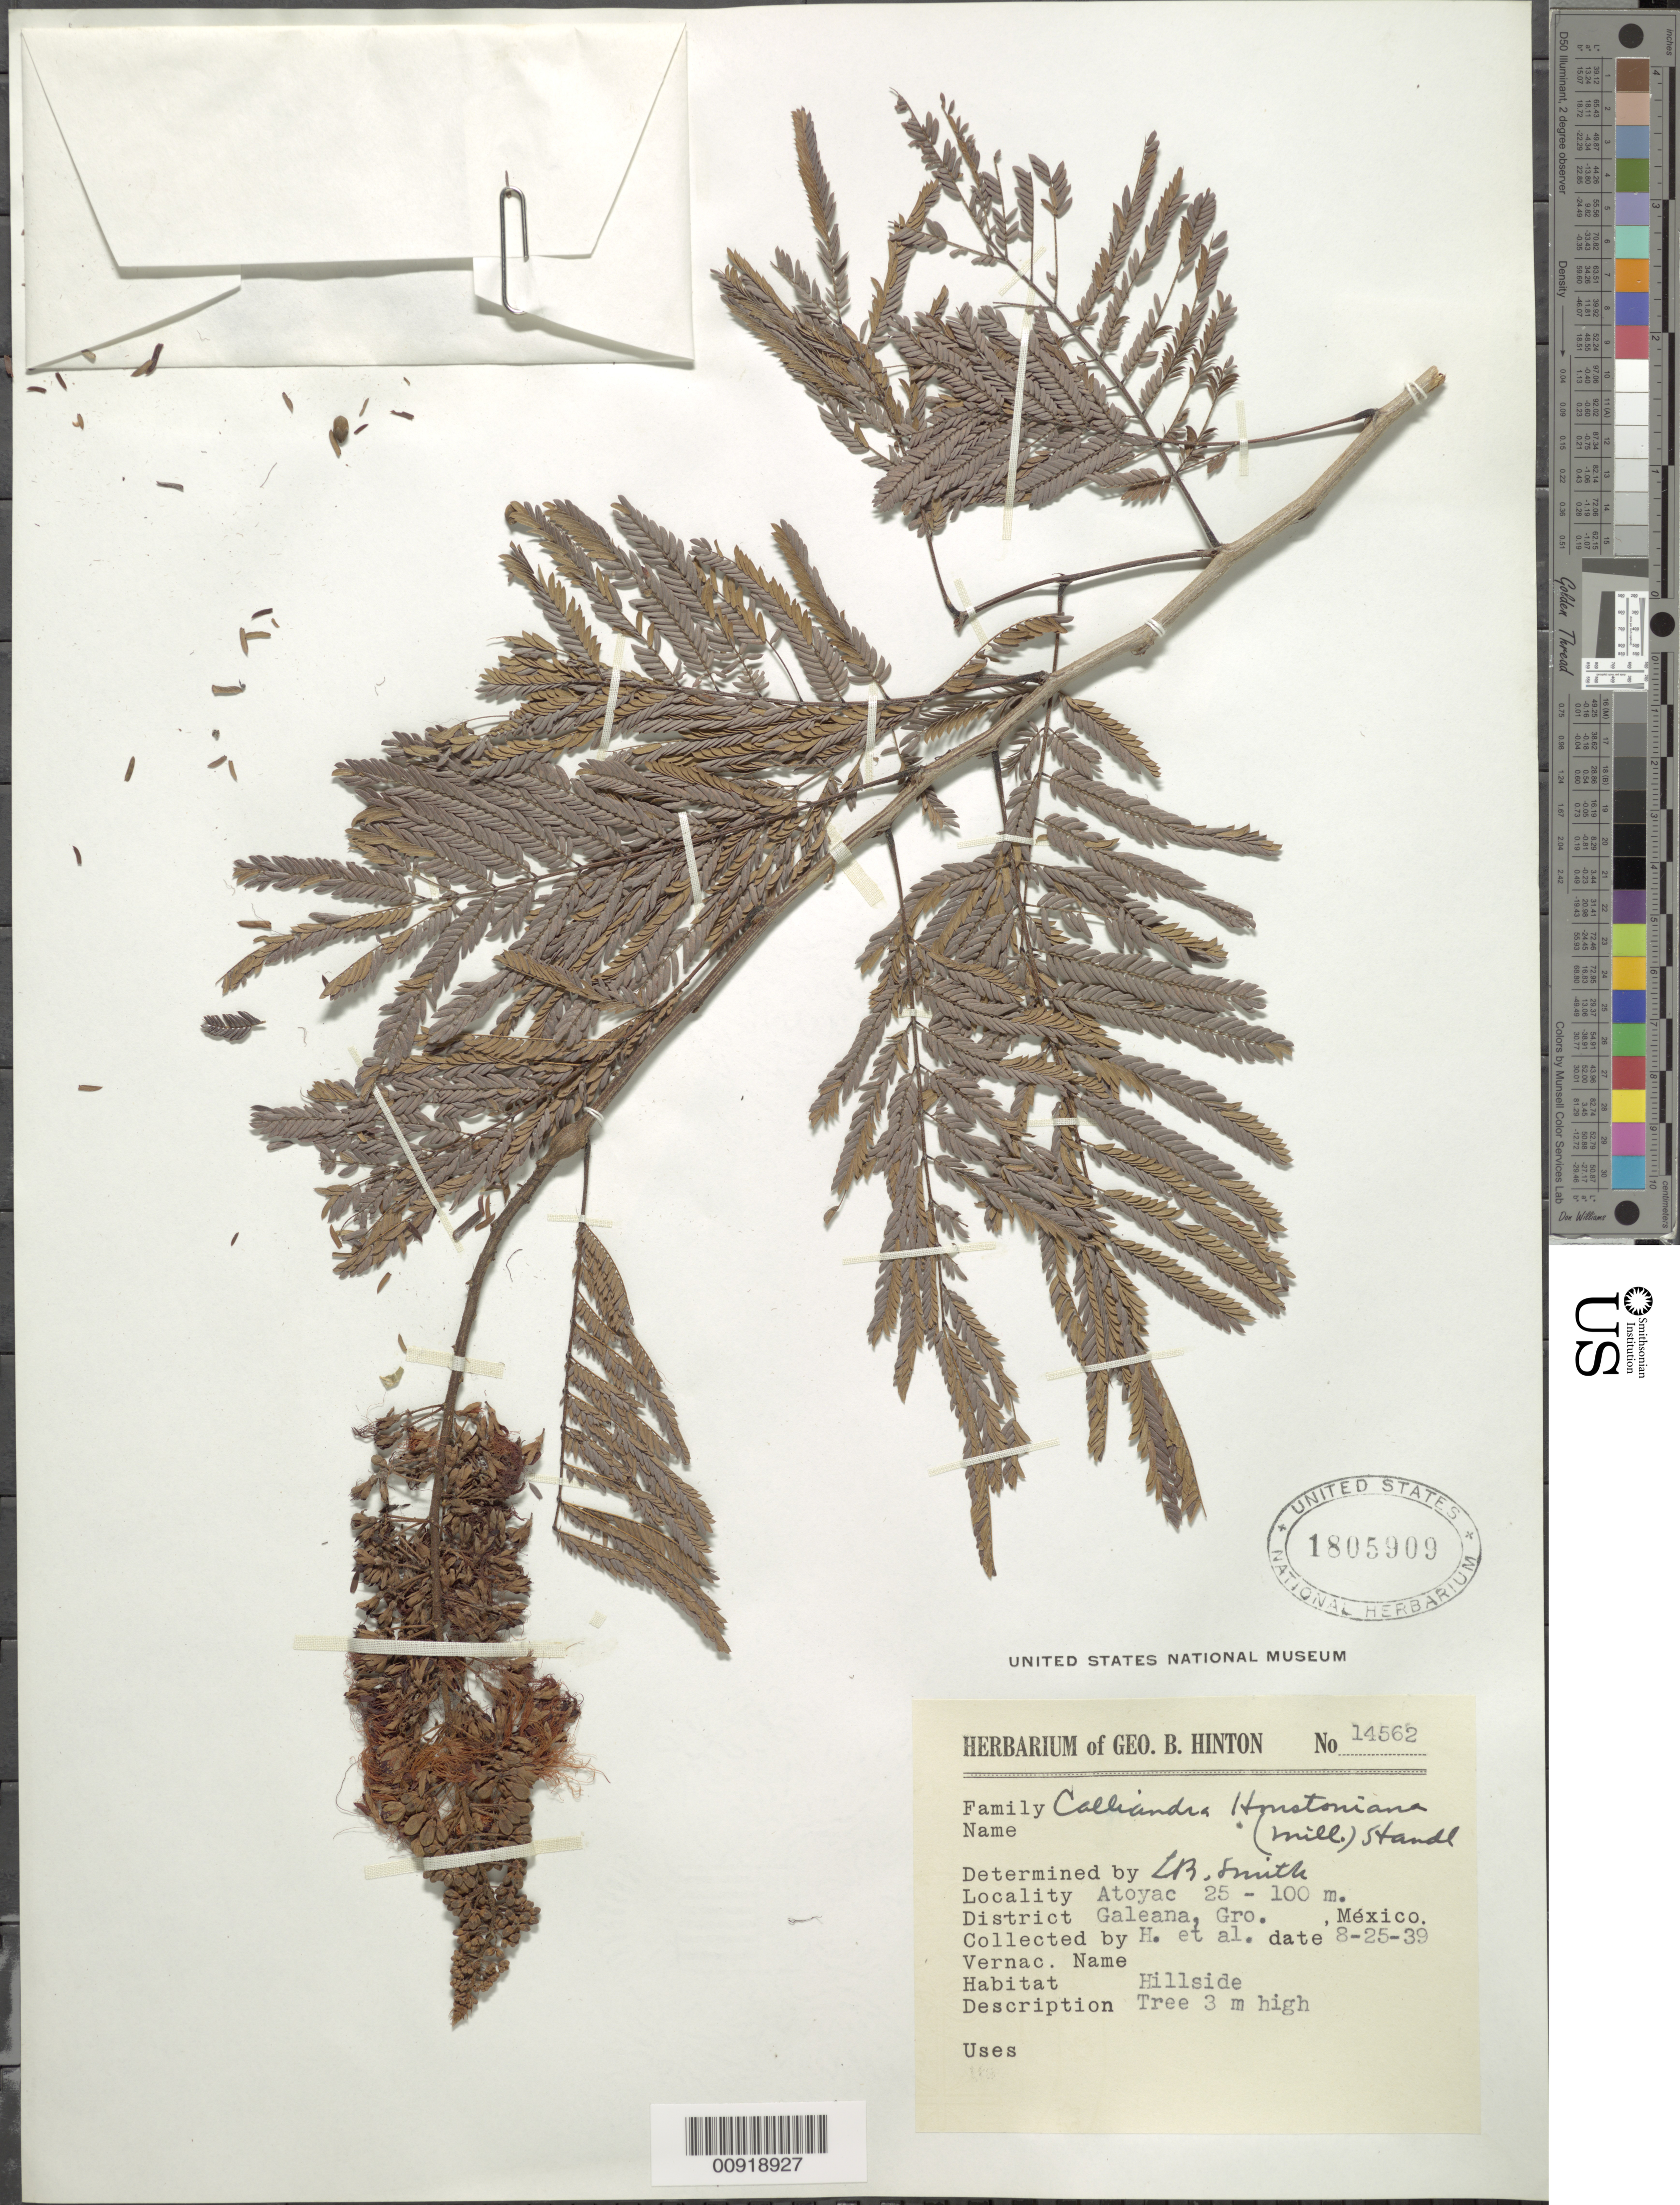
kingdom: Plantae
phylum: Tracheophyta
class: Magnoliopsida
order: Fabales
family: Fabaceae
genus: Calliandra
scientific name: Calliandra houstoniana var. houstoniana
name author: (Mill.) Standl.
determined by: Strong, Mark T., (BOT), Smithsonian Institution - National Museum of Natural History (UNITED STATES)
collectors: G. B. Hinton & et al.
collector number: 14562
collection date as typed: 25 Aug 1939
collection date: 1939-08-25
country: Mexico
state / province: Guerrero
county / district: Galeana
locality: Atoyac, District Galeana, Guerrero.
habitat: Hillside.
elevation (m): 100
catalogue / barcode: US 1805909